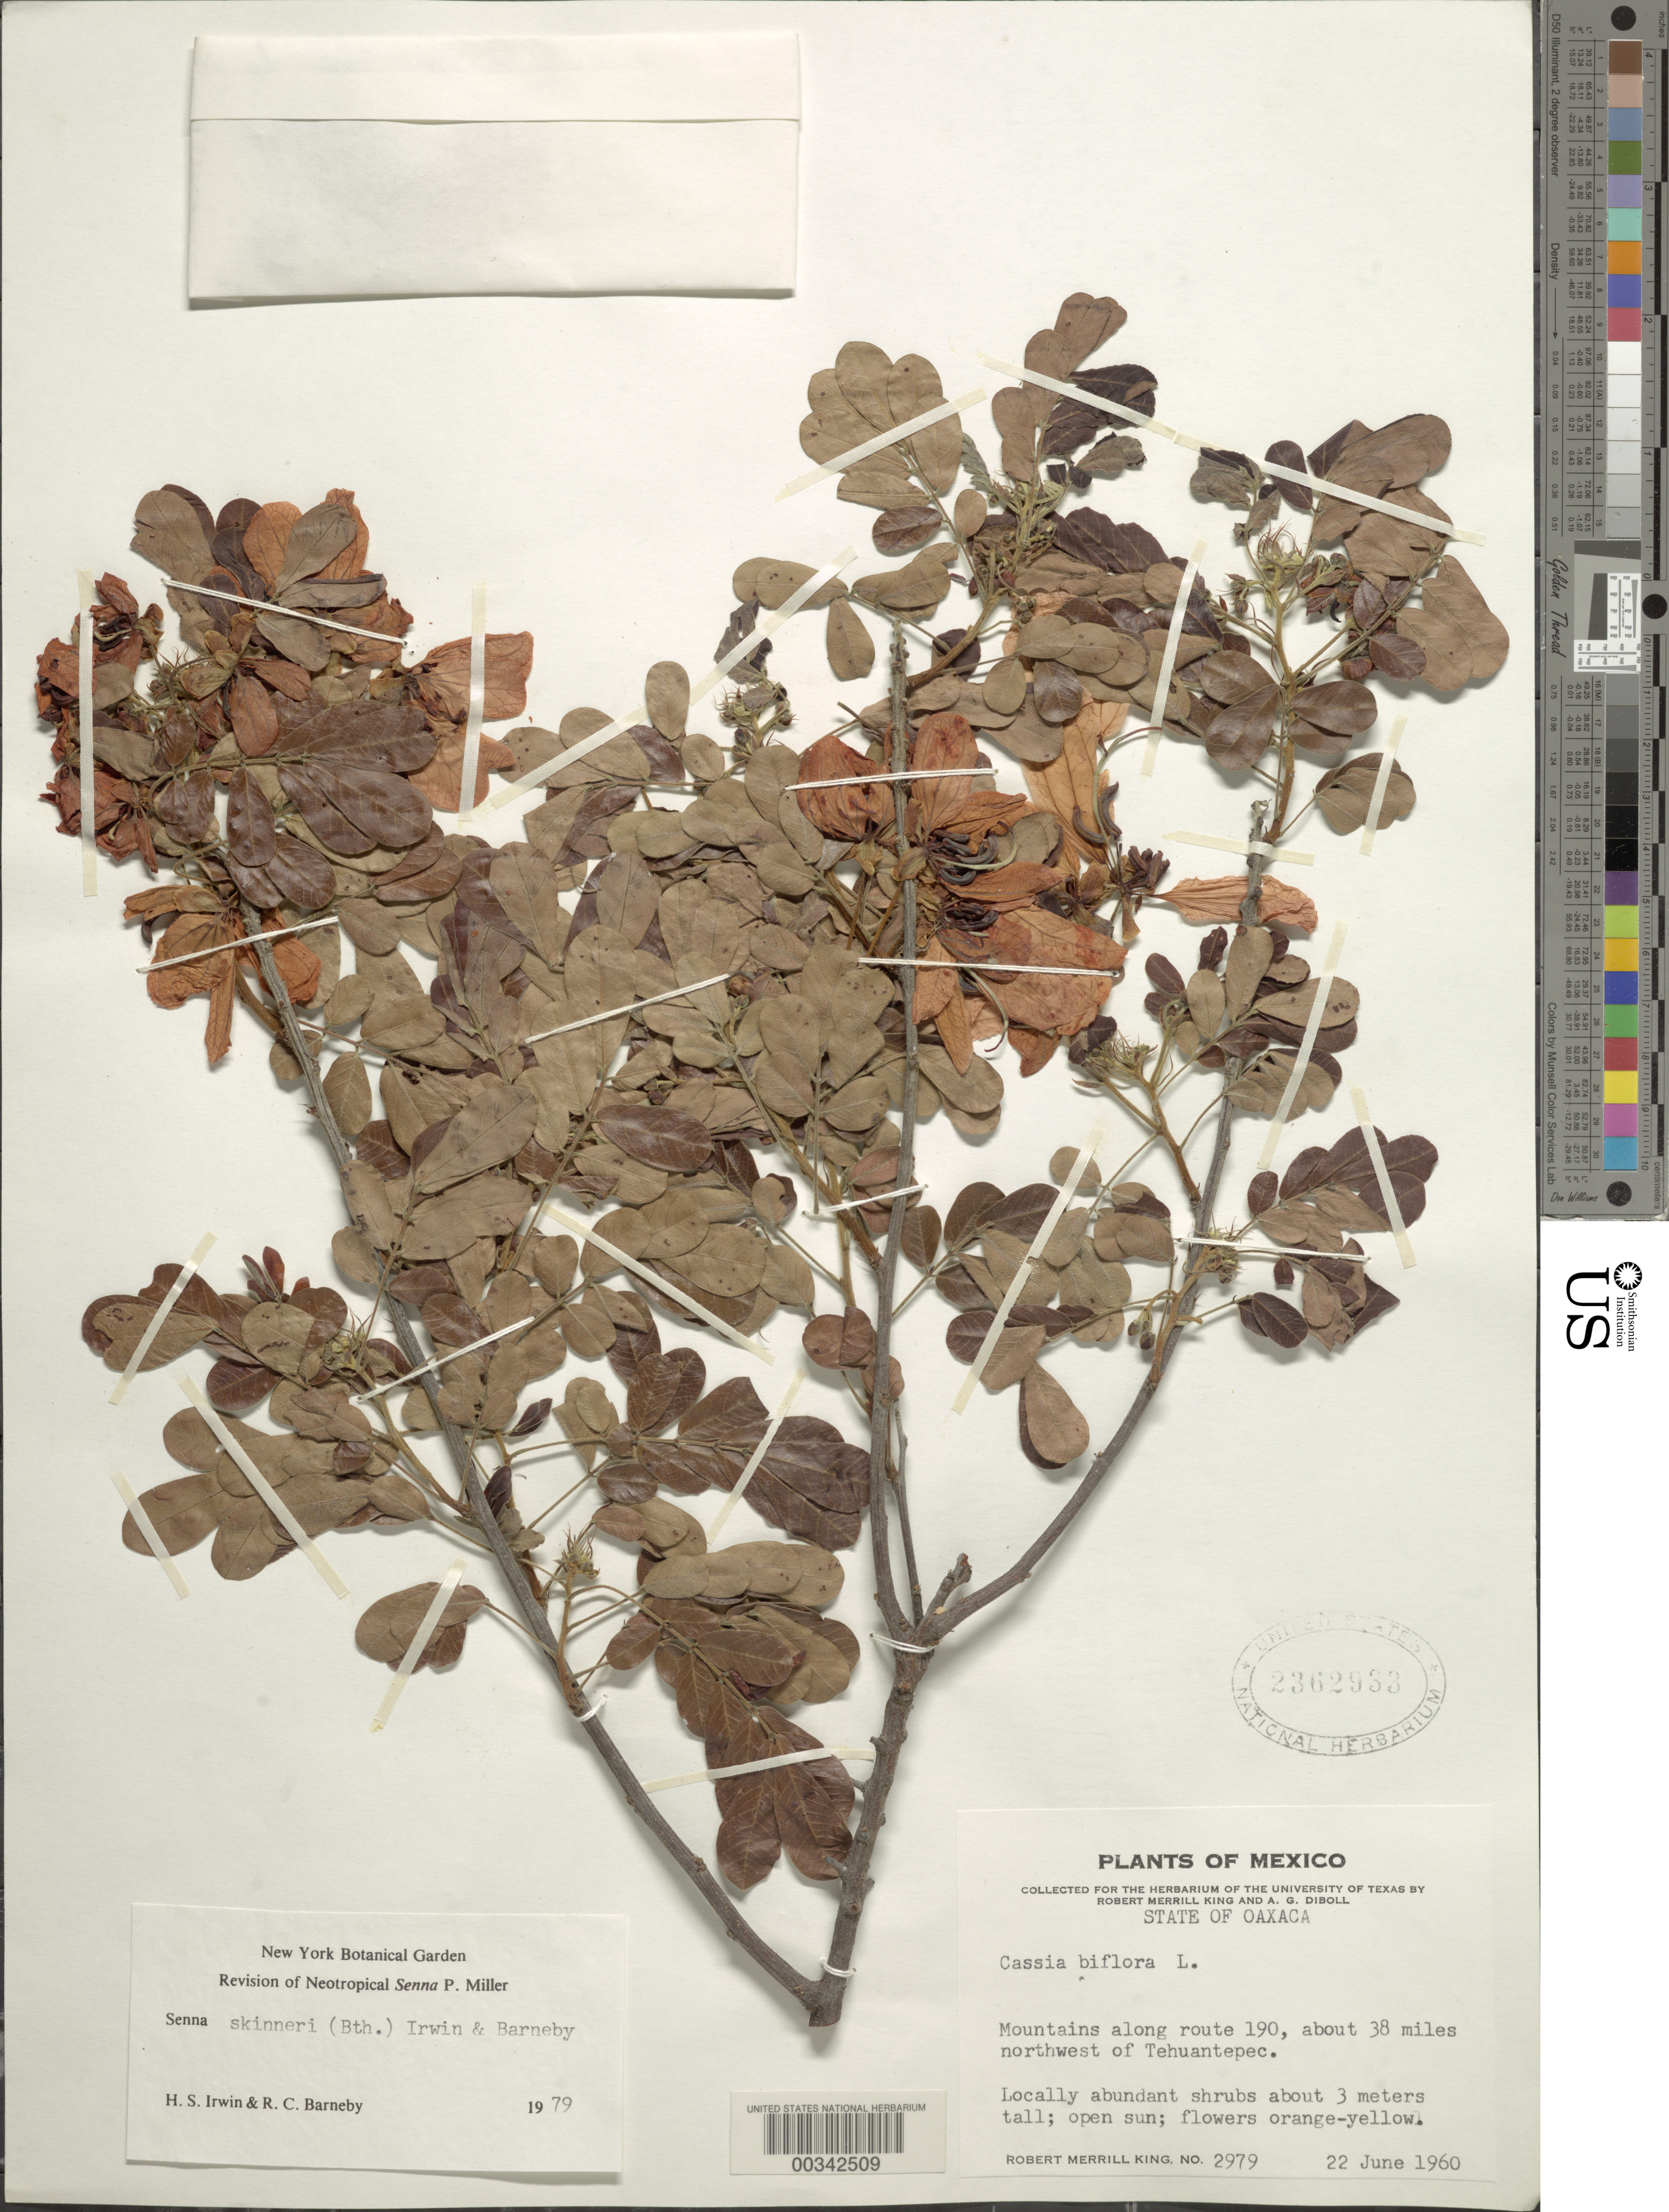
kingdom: Plantae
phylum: Tracheophyta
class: Magnoliopsida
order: Fabales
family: Fabaceae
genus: Senna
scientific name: Senna skinneri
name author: (Benth.) H.S. Irwin & Barneby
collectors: R. M. King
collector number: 2979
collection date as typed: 22 Jun 1960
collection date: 1960-06-22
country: Mexico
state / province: Oaxaca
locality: Along route 190, about 38 mi NW of Tehuantepec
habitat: Open sun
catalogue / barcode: US 2362933